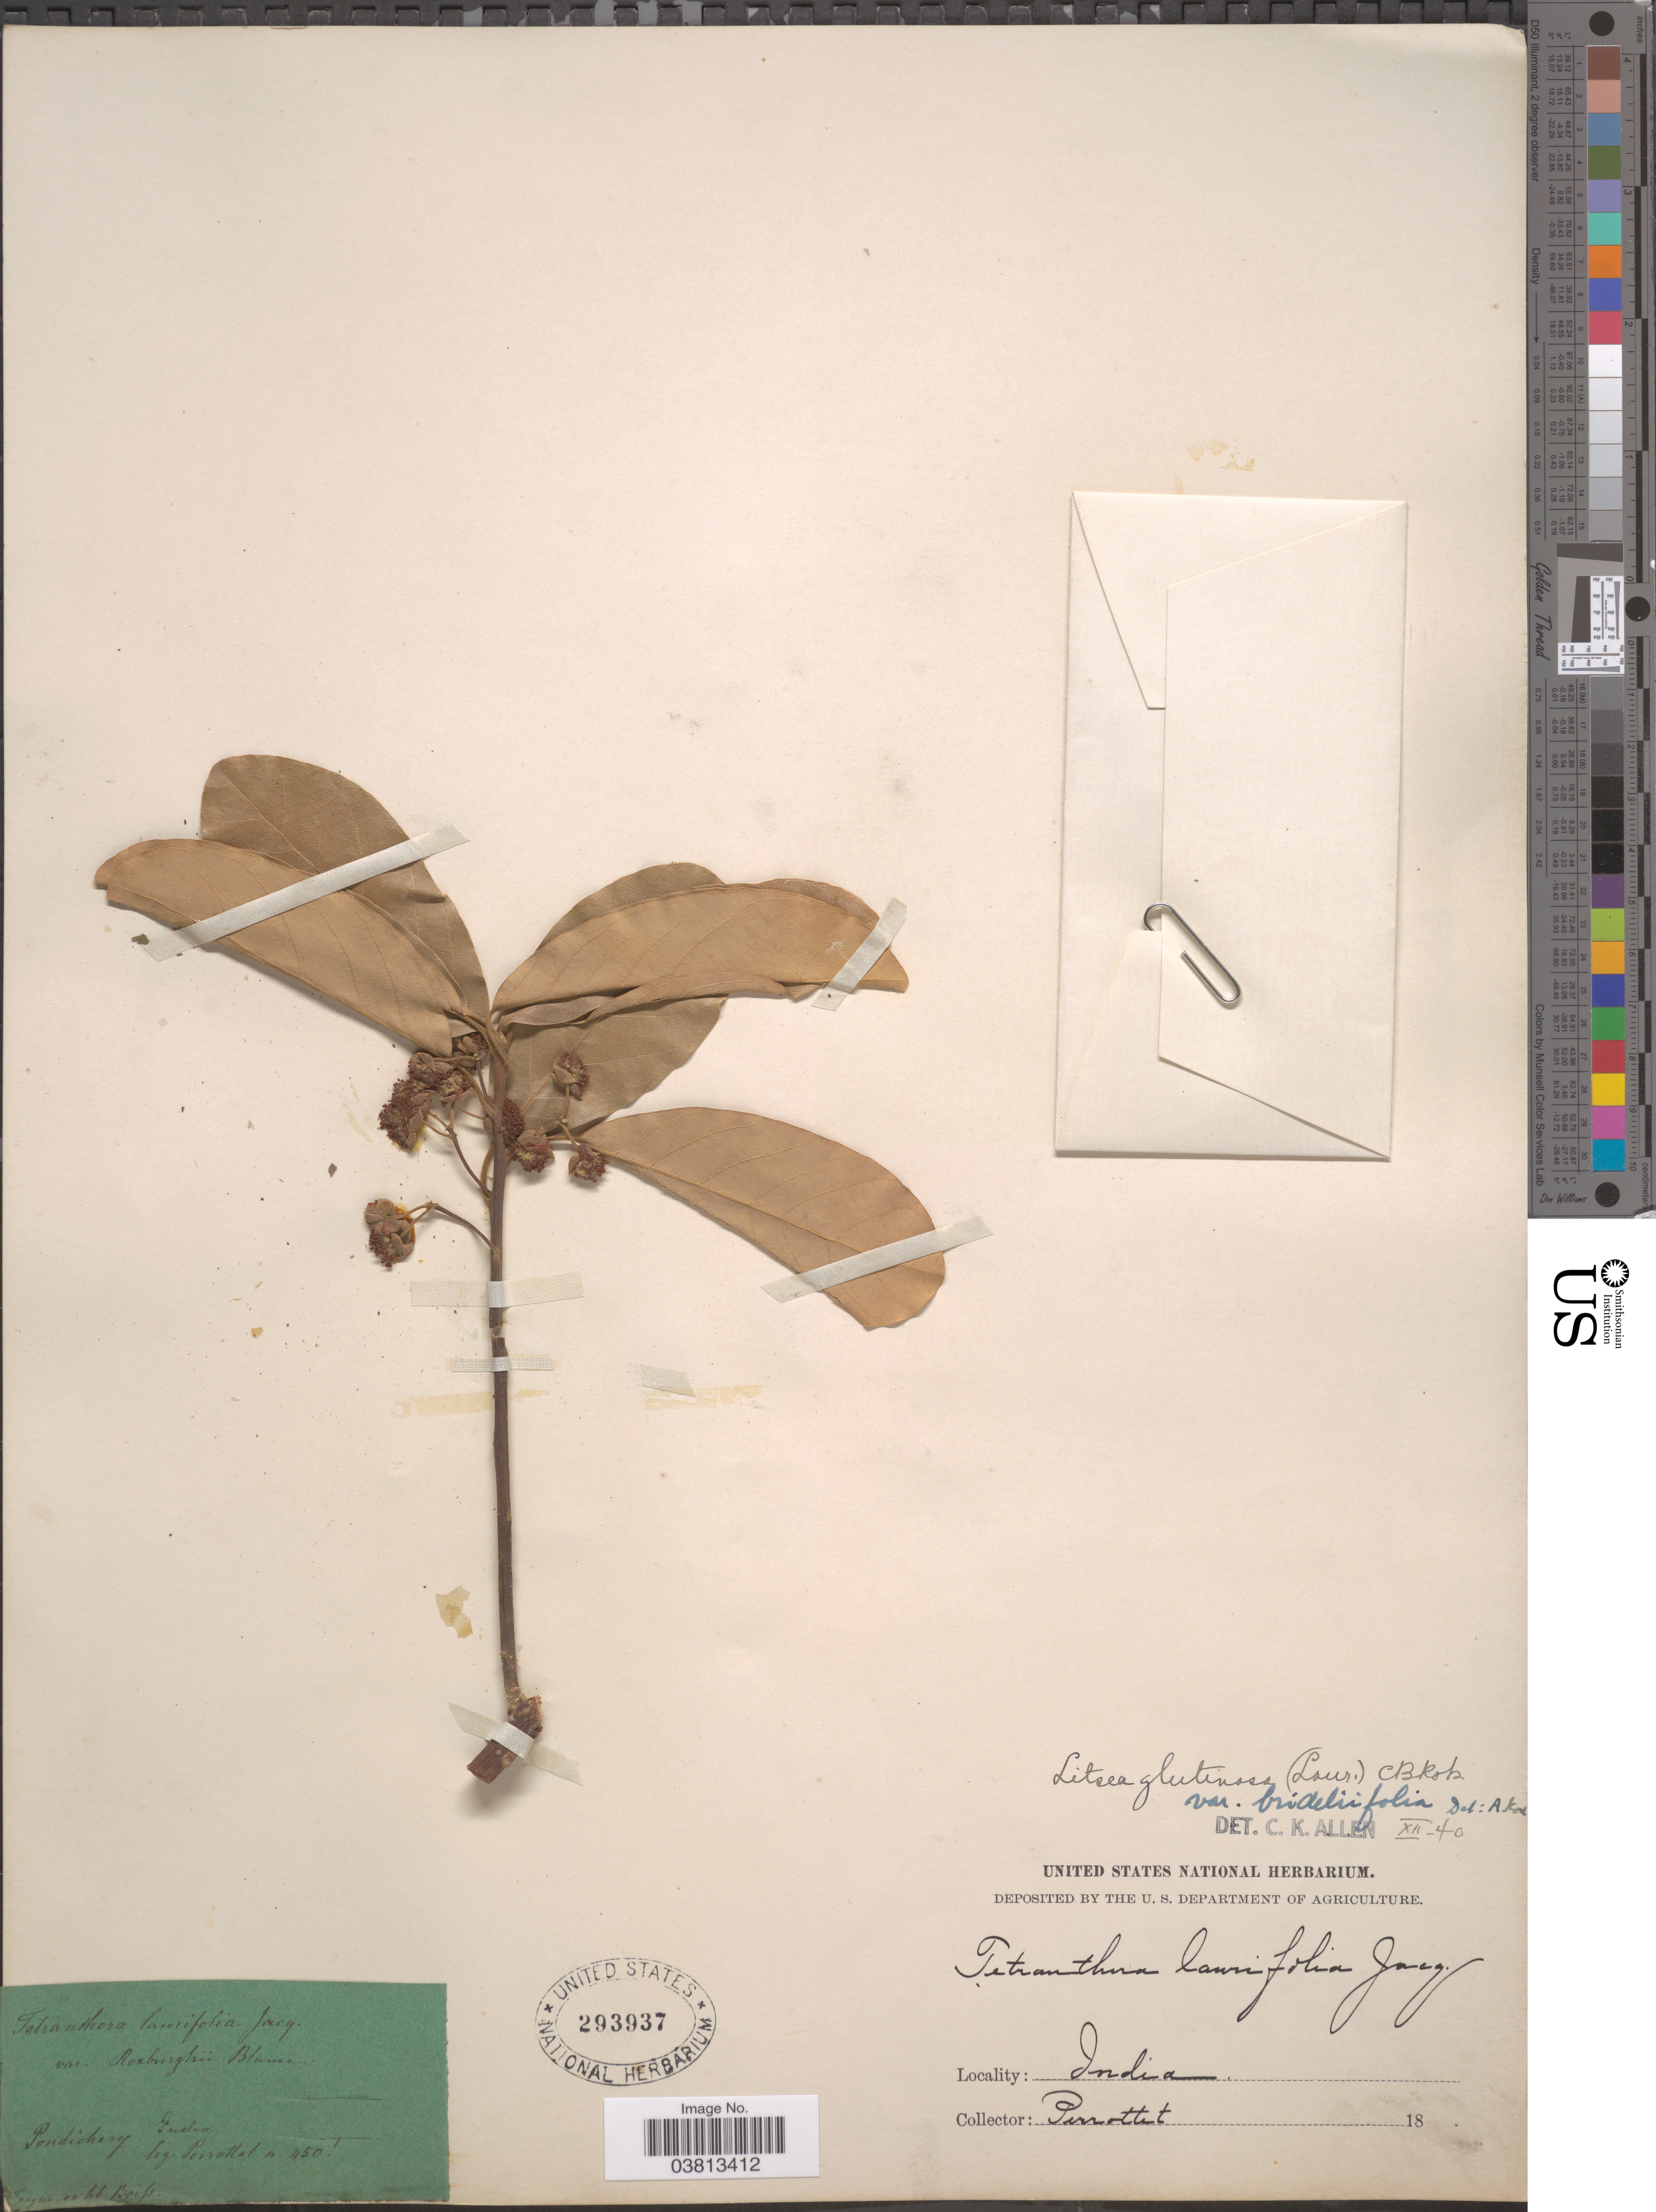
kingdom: Plantae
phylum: Tracheophyta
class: Magnoliopsida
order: Laurales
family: Lauraceae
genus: Litsea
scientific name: Litsea glutinosa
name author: (Lour.) C.B. Rob.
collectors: Perrottet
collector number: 450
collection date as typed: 18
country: India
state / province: Pondicherry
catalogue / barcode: US 293937